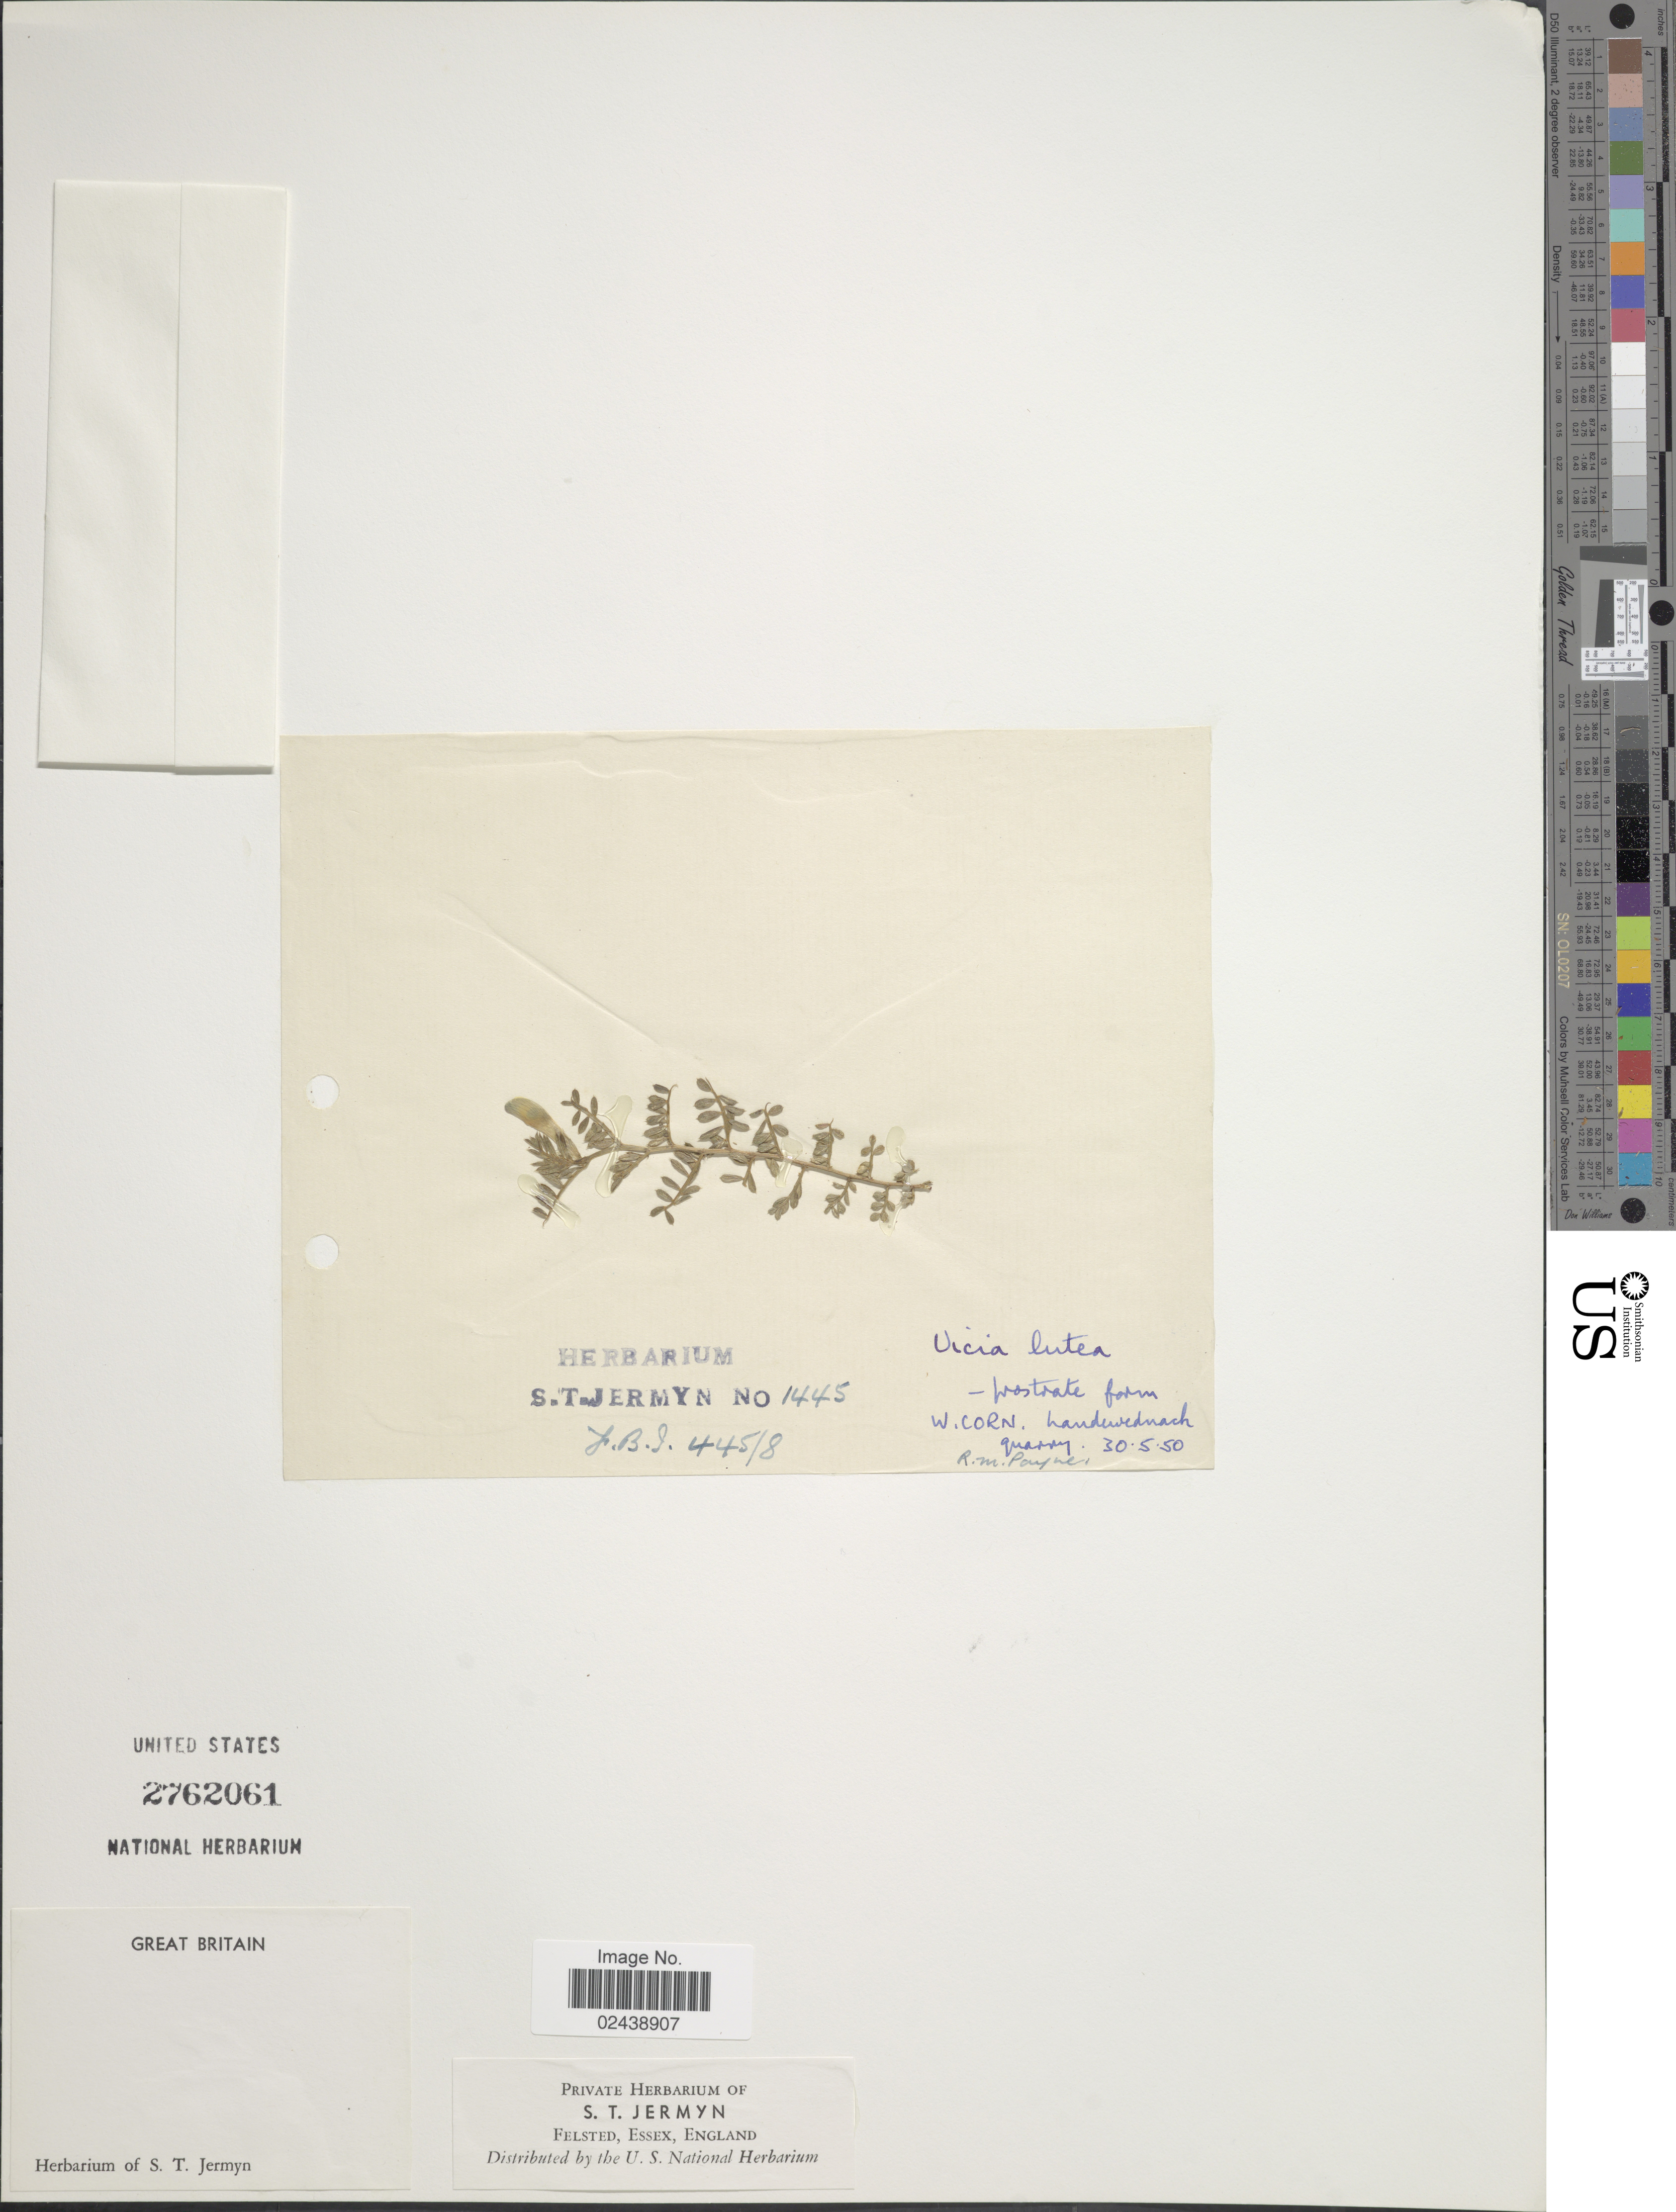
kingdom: Plantae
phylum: Tracheophyta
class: Magnoliopsida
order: Fabales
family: Fabaceae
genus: Vicia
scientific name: Vicia lutea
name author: L.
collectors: R. Payne & ex herb. S. T. Jermyn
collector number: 1445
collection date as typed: Transcribed d/m/y: 30/5/50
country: United Kingdom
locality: W. Corn. Handewednach quarry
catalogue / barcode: US 2762061